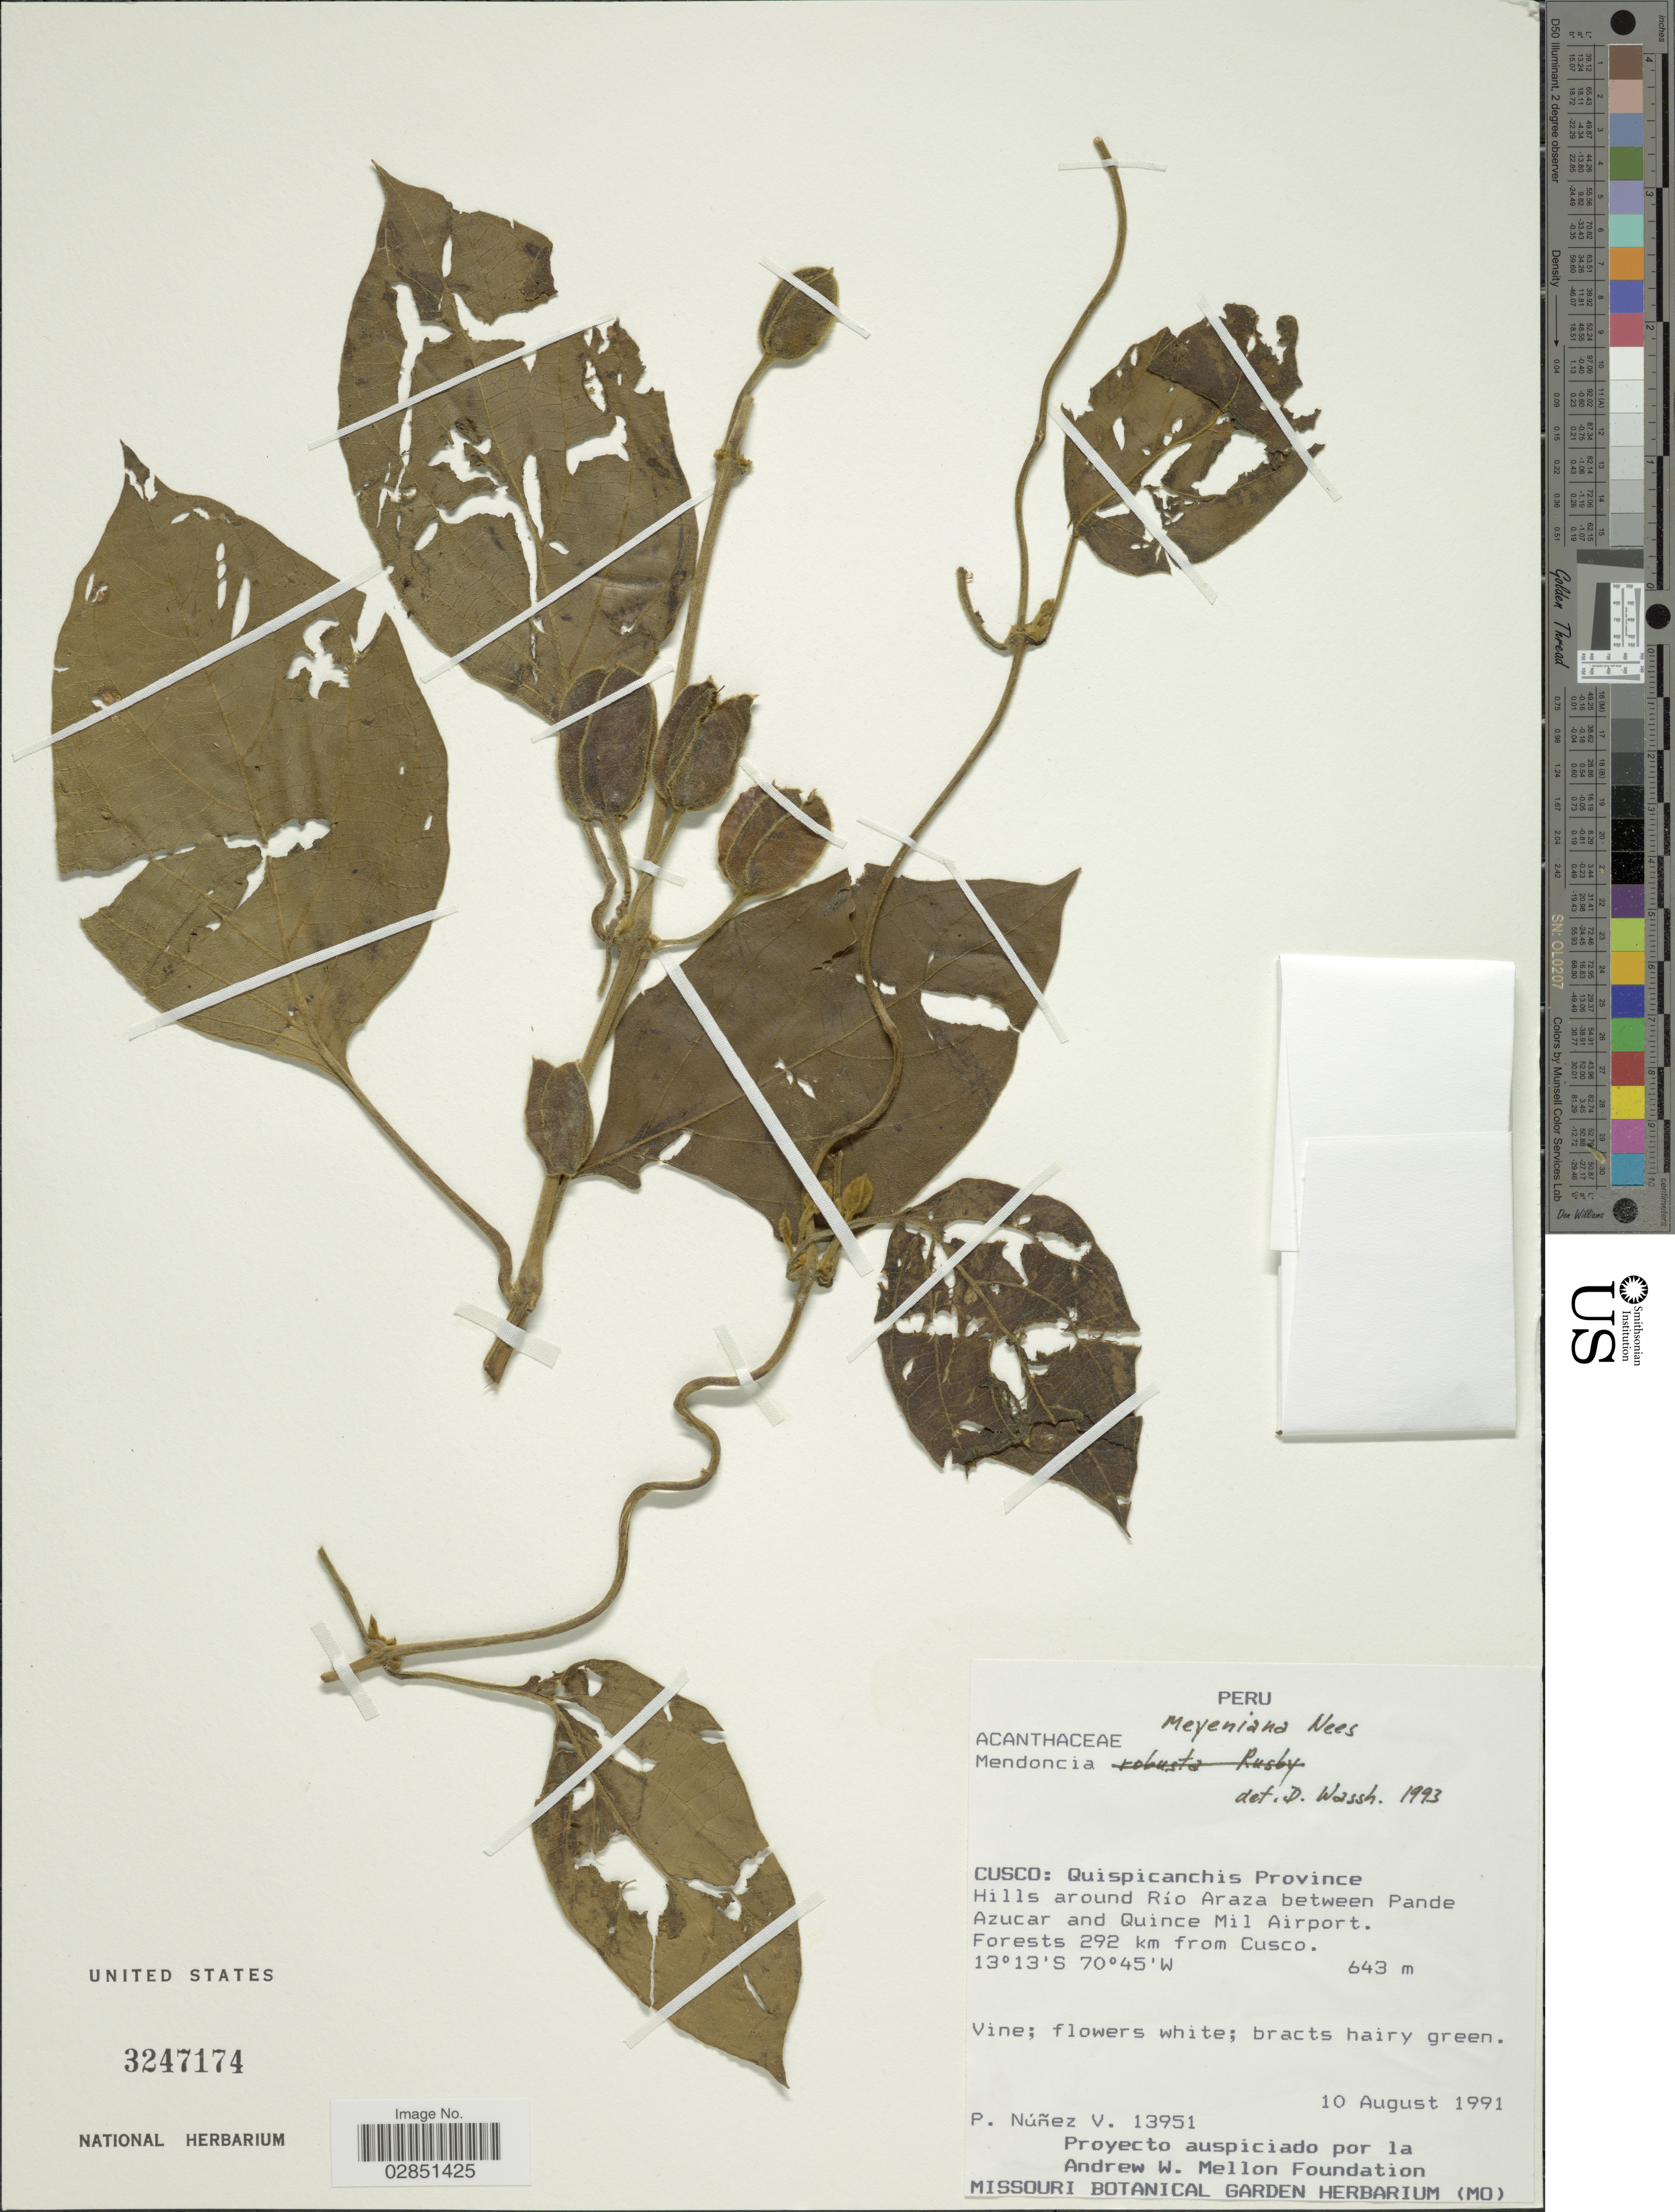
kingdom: Plantae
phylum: Tracheophyta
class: Magnoliopsida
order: Lamiales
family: Acanthaceae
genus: Mendoncia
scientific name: Mendoncia robusta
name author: Rusby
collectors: P. Núñez V.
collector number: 13951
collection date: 1991-08-10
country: Peru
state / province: Cusco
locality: Quispicanchis Province. Hills around Río Araza between Pande Azucar and Quince Mil Airport. Forests 292 km from Cusco.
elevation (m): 643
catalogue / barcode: US 3247174